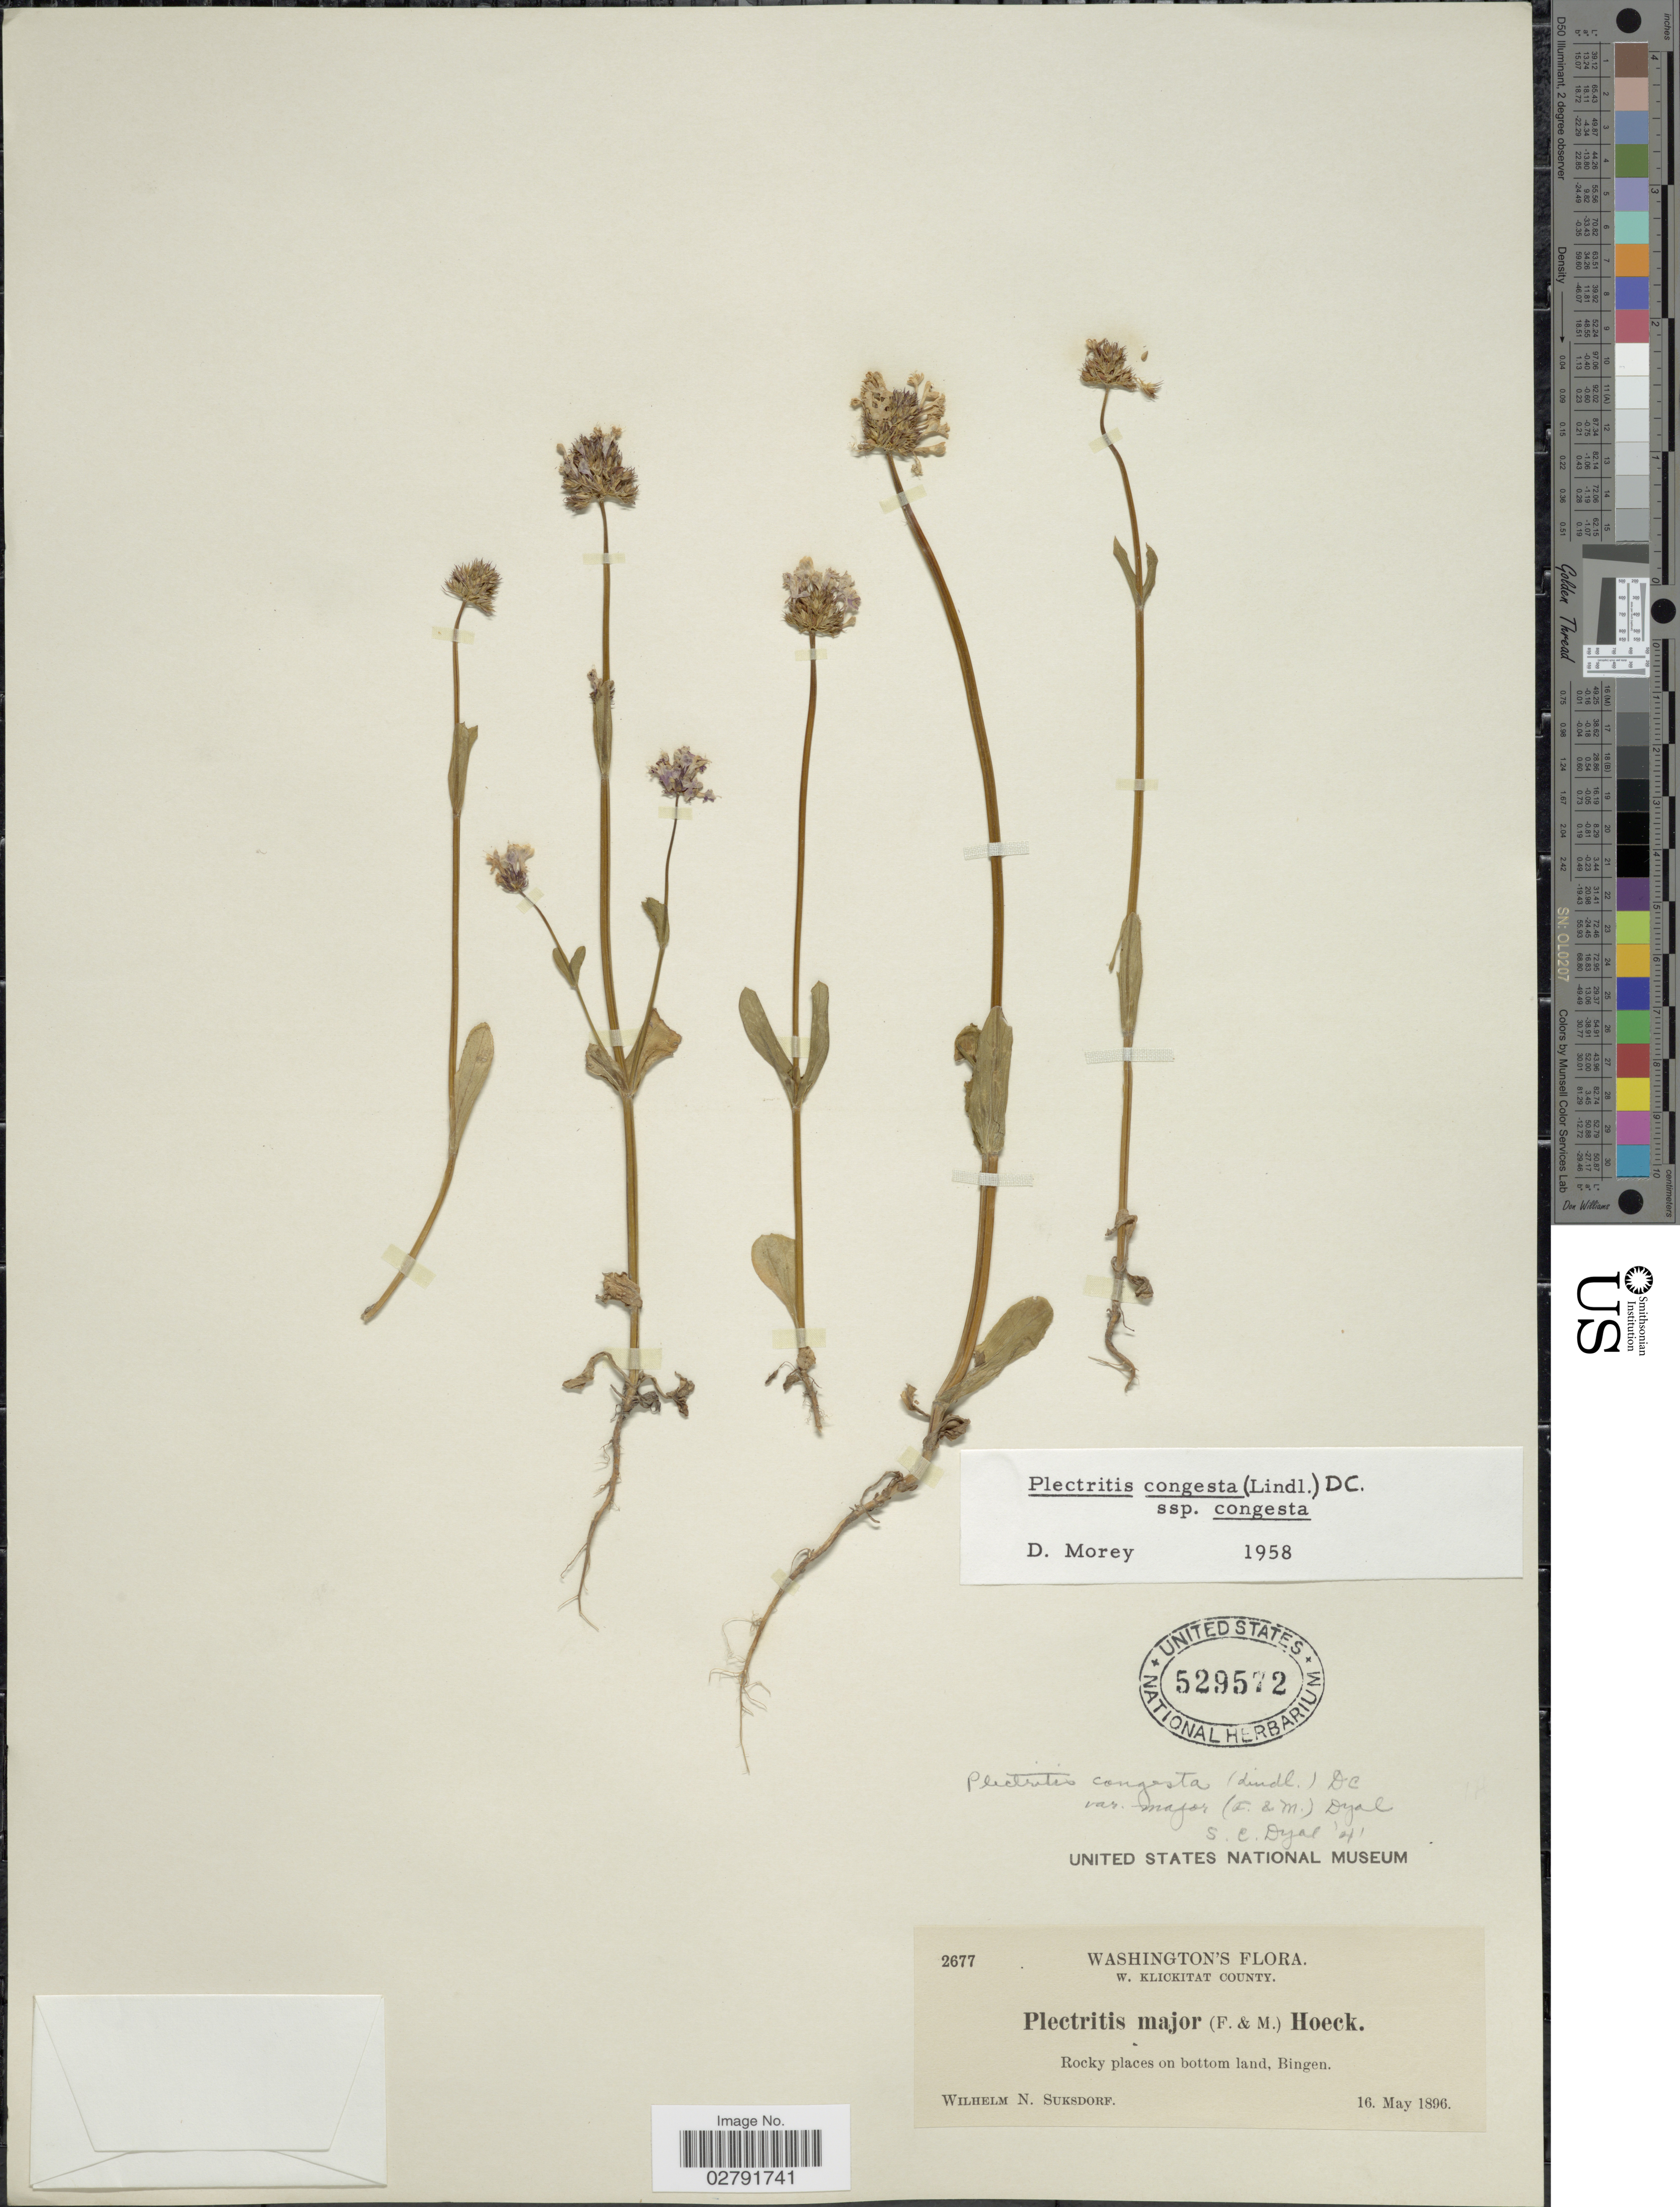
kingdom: Plantae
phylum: Tracheophyta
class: Magnoliopsida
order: Dipsacales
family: Caprifoliaceae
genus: Plectritis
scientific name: Plectritis congesta subsp. congesta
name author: (Lindl.) DC.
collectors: W. N. Suksdorf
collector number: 2677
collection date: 1896-05-16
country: United States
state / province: Washington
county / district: Klickitat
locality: W. Klickitat County. Rocky places on bottom land, Bingen.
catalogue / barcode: US 529572